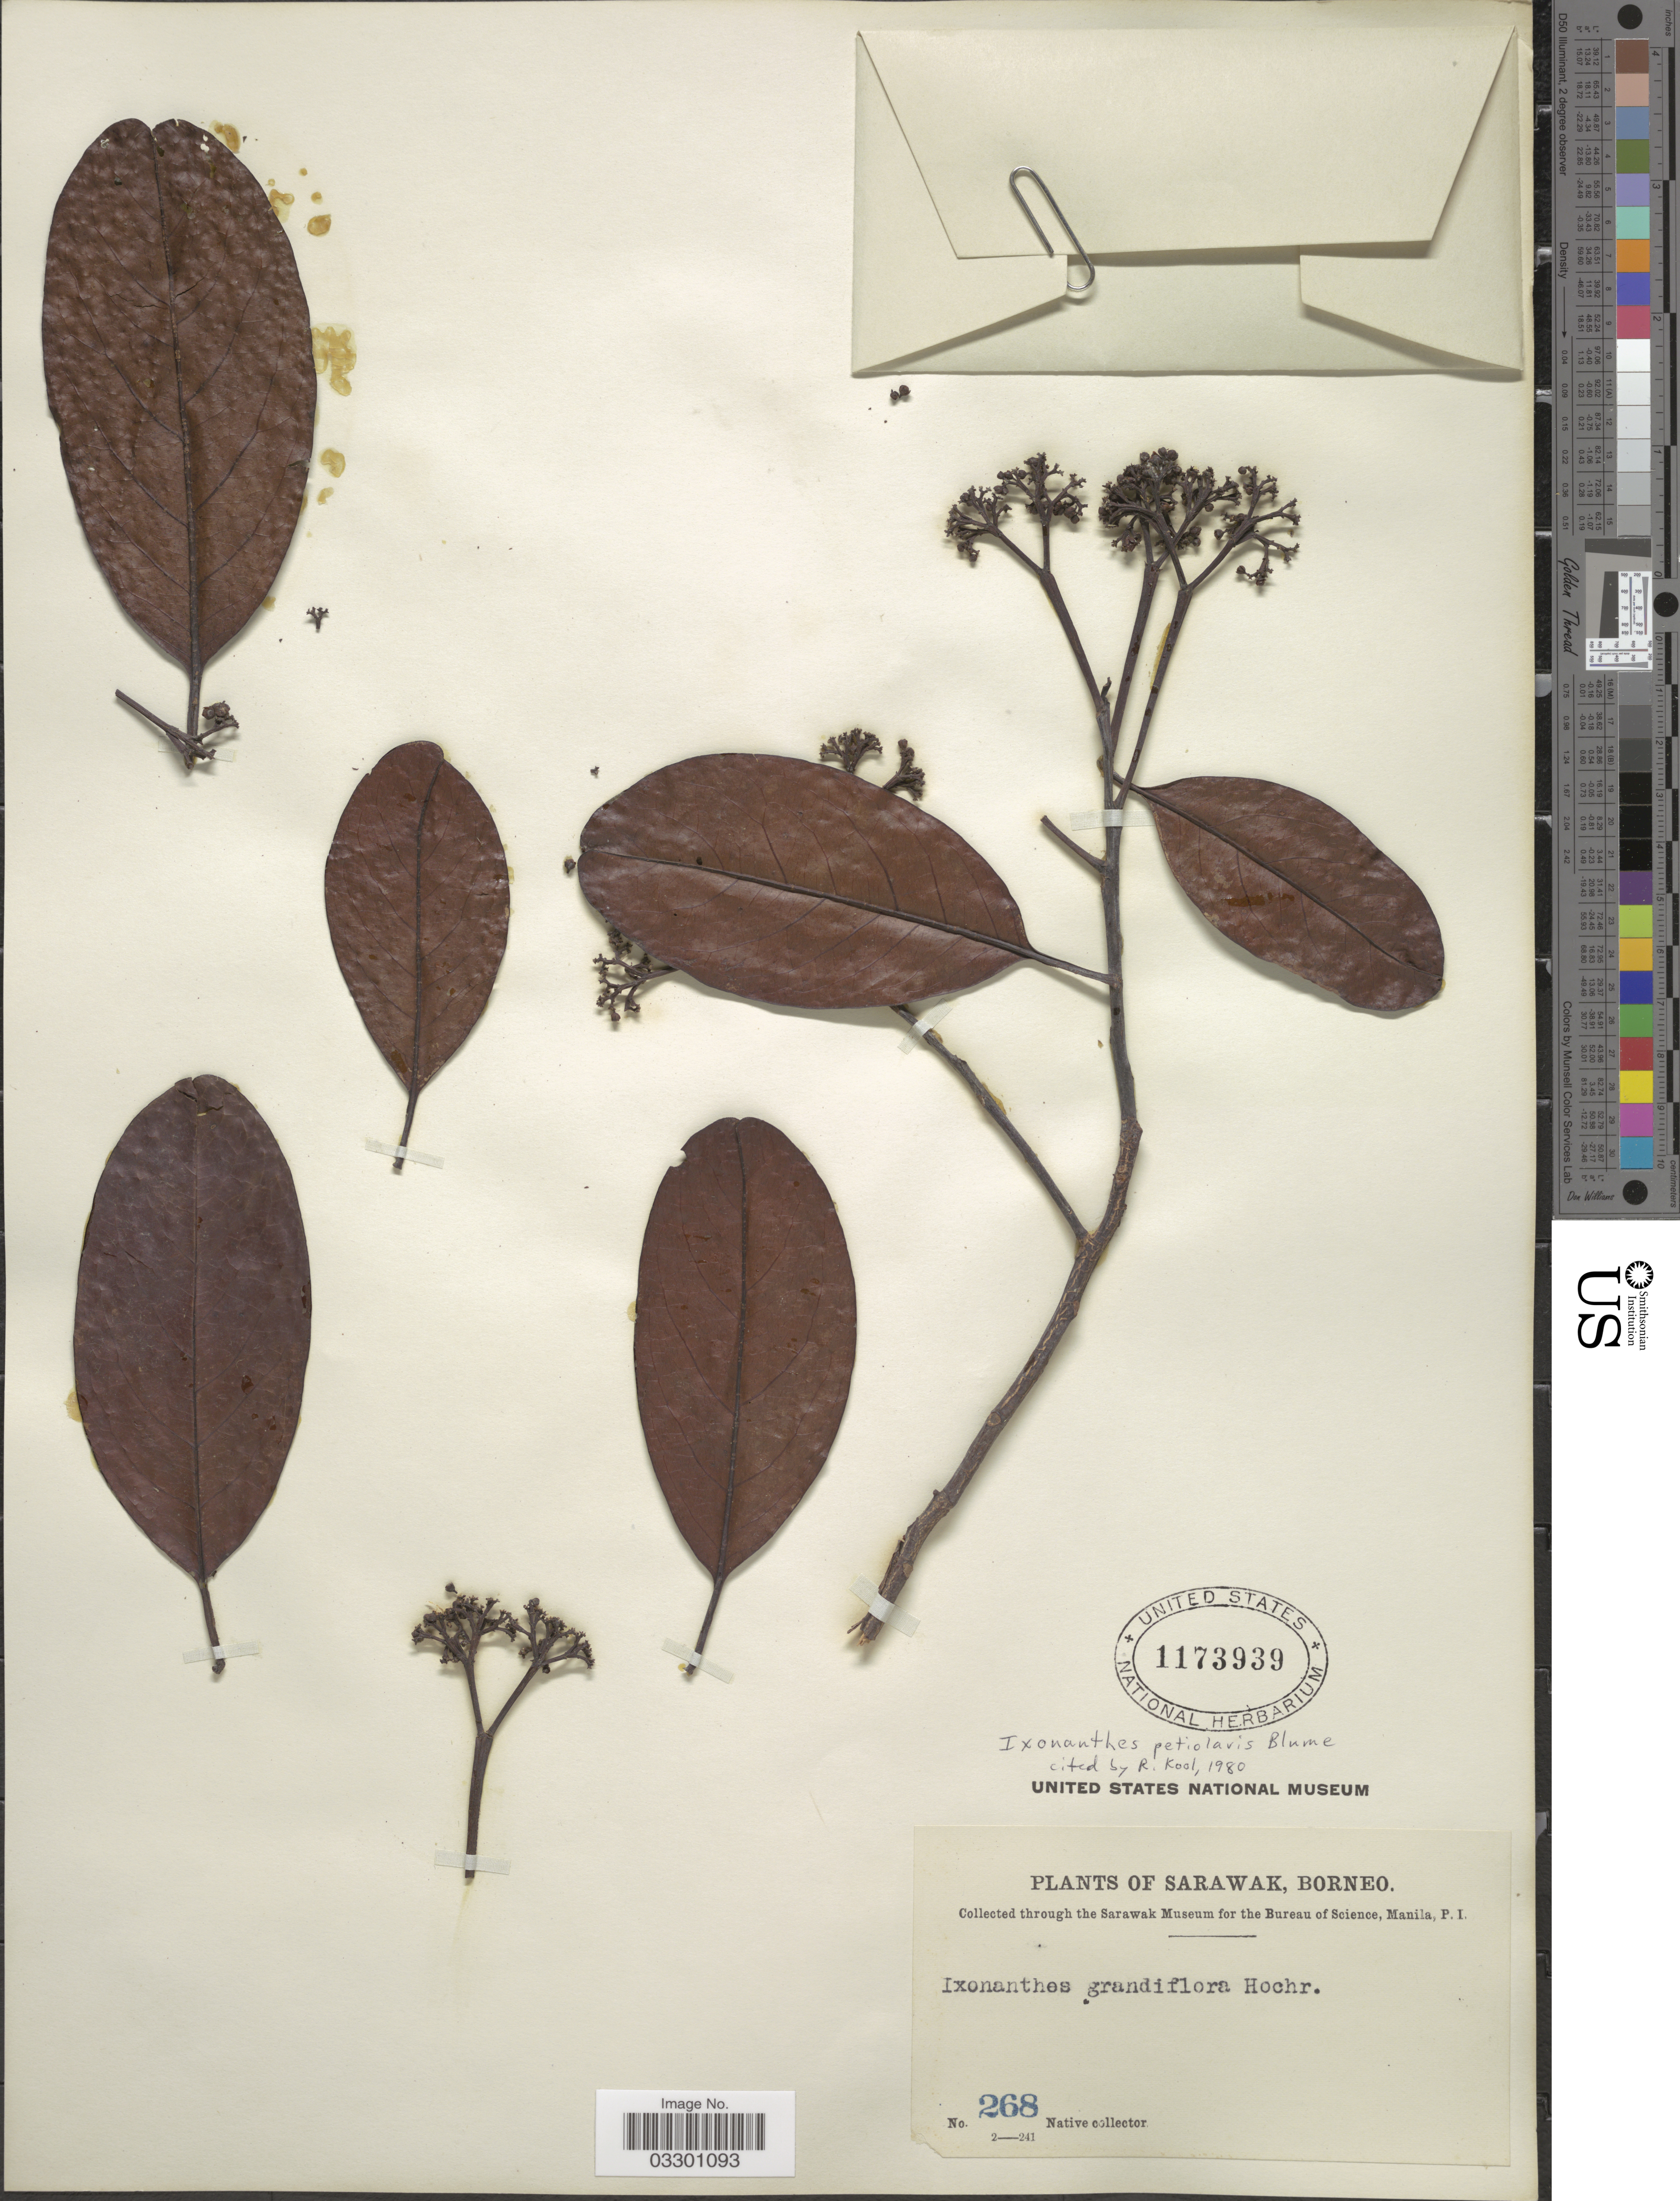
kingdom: Plantae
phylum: Tracheophyta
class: Magnoliopsida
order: Malpighiales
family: Ixonanthaceae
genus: Ixonanthes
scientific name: Ixonanthes petiolaris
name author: Blume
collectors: Native collector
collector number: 268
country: Malaysia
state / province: Sarawak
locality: Borneo.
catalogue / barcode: US 1173939